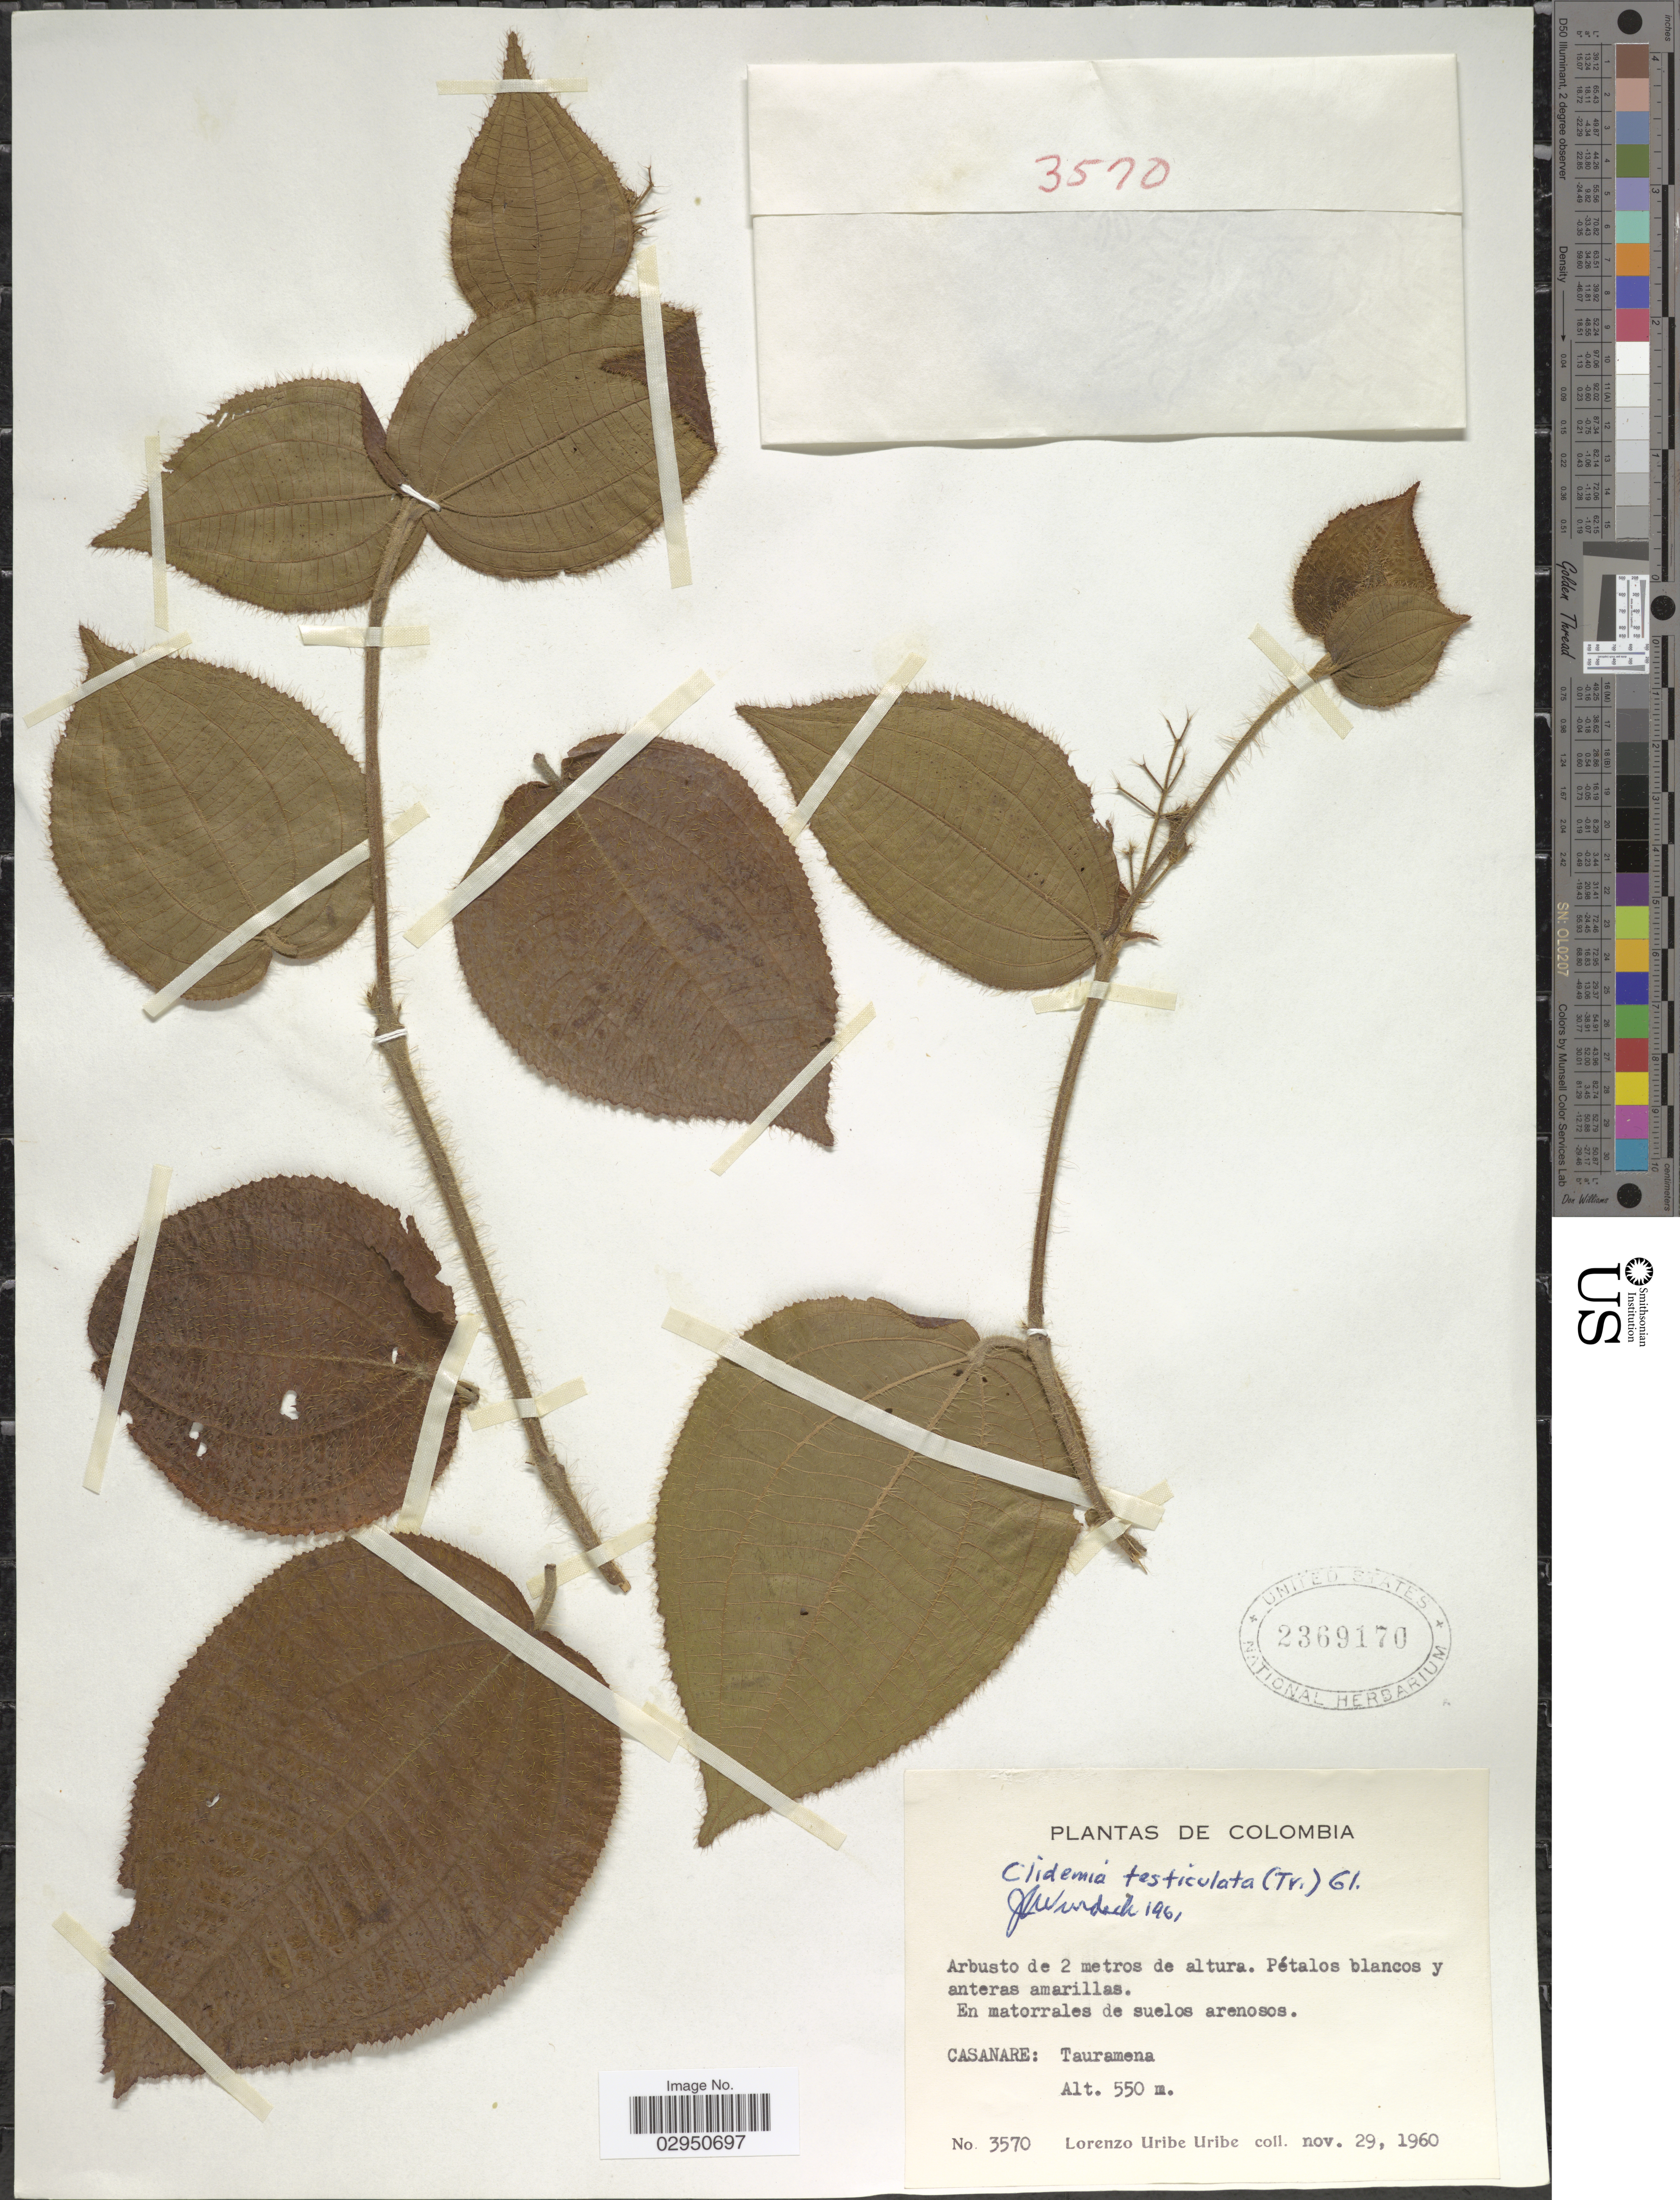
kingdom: Plantae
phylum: Tracheophyta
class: Magnoliopsida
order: Myrtales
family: Melastomataceae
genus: Clidemia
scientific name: Clidemia pilosa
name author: D. Don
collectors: L. Uribe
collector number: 3570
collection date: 1960-11-29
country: Colombia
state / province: Casanare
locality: Tauramena.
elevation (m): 550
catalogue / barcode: US 2369170